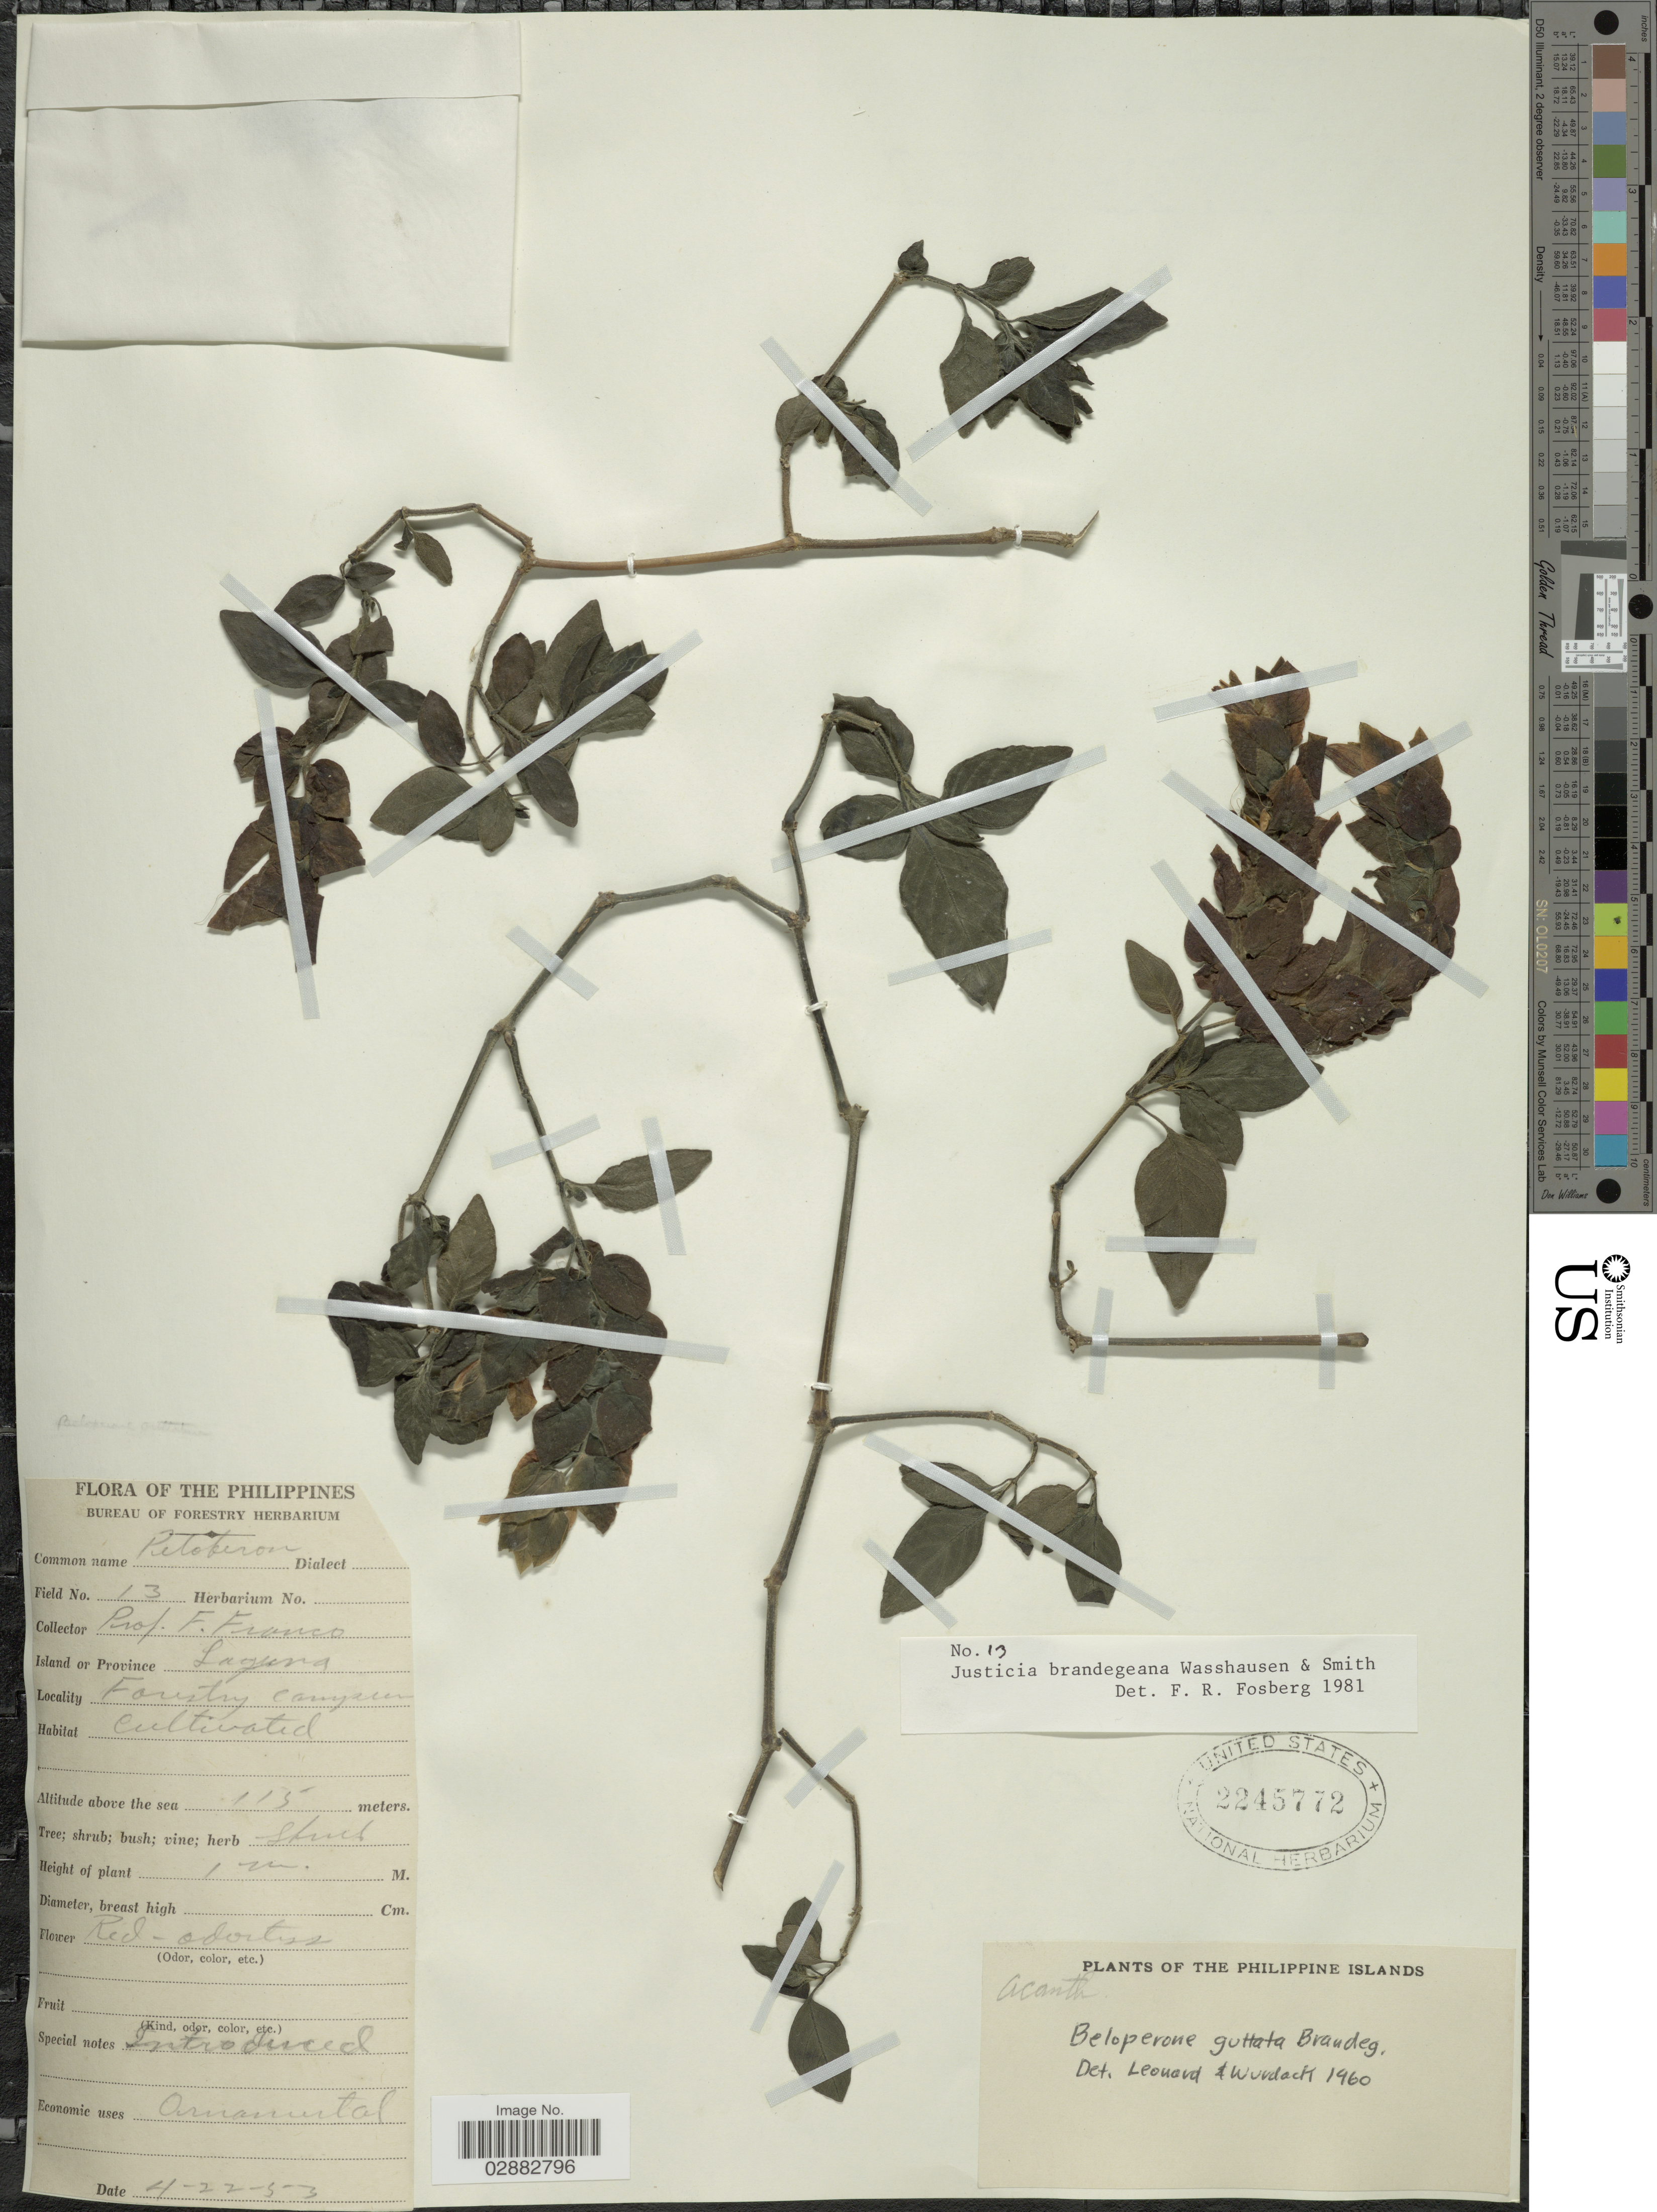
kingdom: Plantae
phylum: Tracheophyta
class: Magnoliopsida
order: Lamiales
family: Acanthaceae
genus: Justicia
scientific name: Justicia brandegeana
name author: Wassh. & L.B. Sm.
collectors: F. Franco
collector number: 13?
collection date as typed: Transcribed d/m/y: 22/4/53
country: Philippines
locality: Island or Province Laguna. Forestry campus.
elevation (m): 115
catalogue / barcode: US 2245772